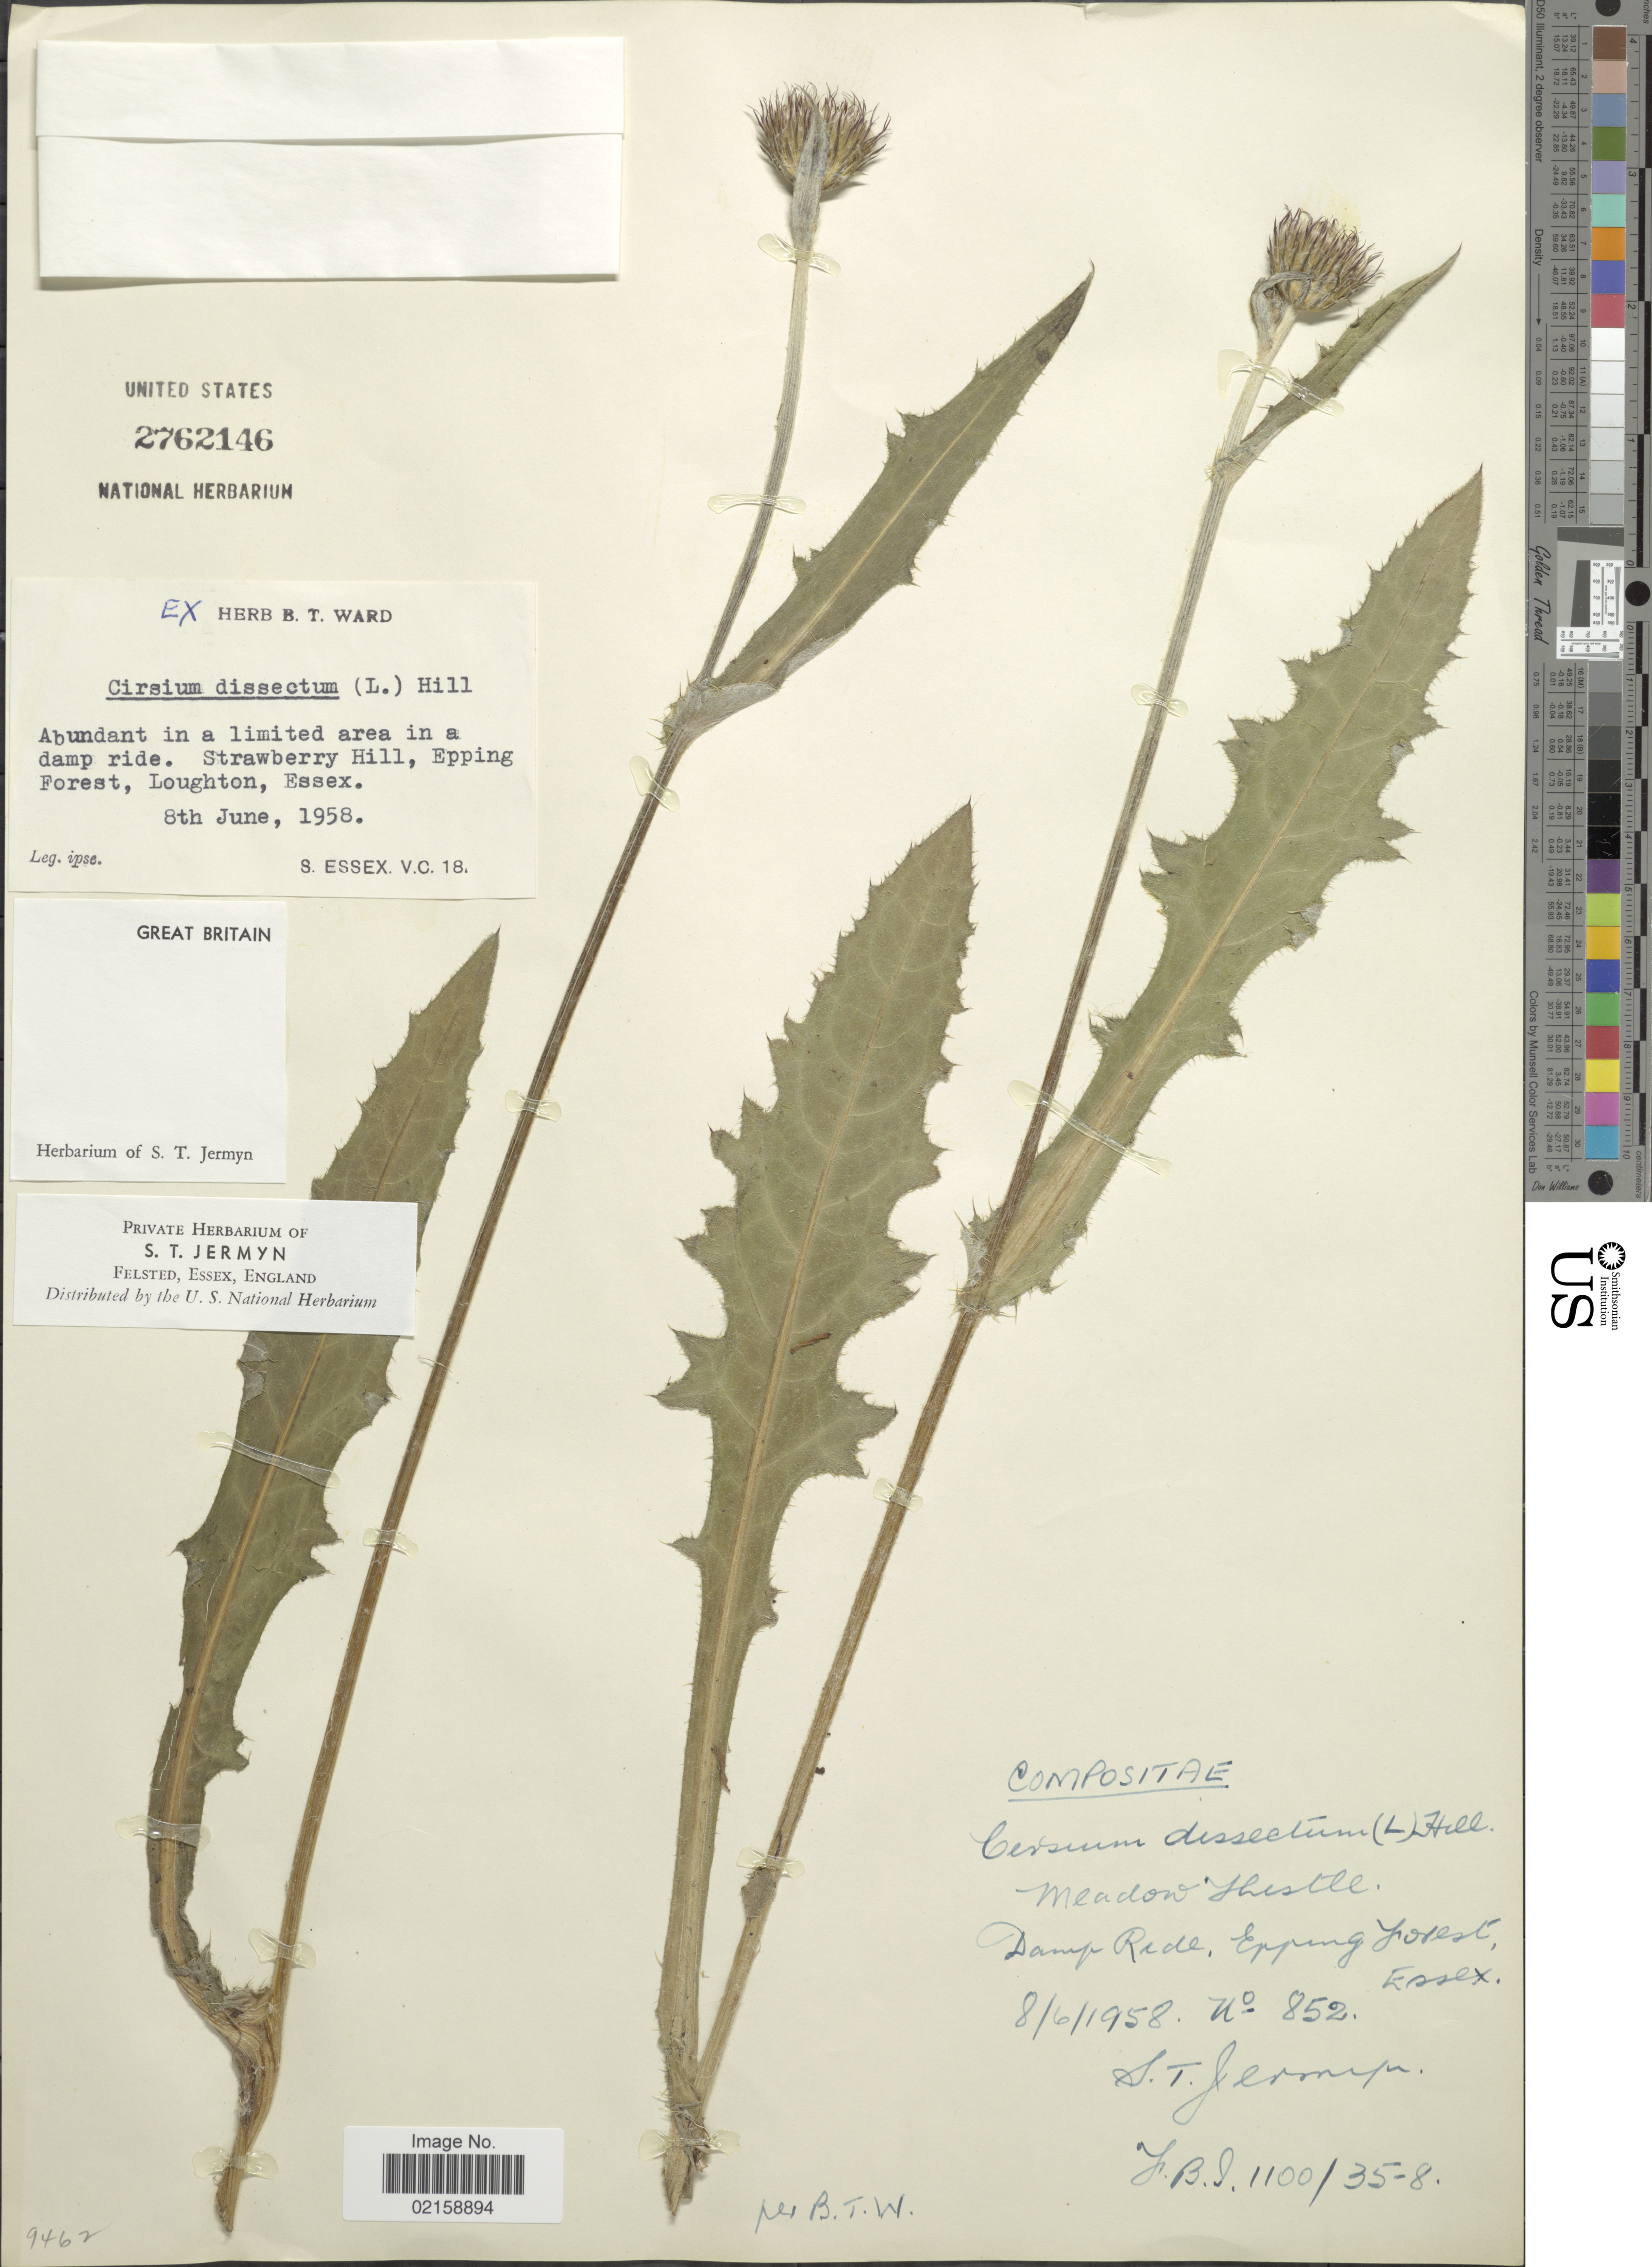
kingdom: Plantae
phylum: Tracheophyta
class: Magnoliopsida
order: Asterales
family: Asteraceae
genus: Cirsium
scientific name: Cirsium dissectum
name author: (L.) Hill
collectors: S. Jermyn & -. Ipse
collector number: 852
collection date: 1958-06-08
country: United Kingdom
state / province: England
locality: Damp Ride, Epping Forest, Essex, Strawberry Hill, Loughton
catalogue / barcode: US 2762146